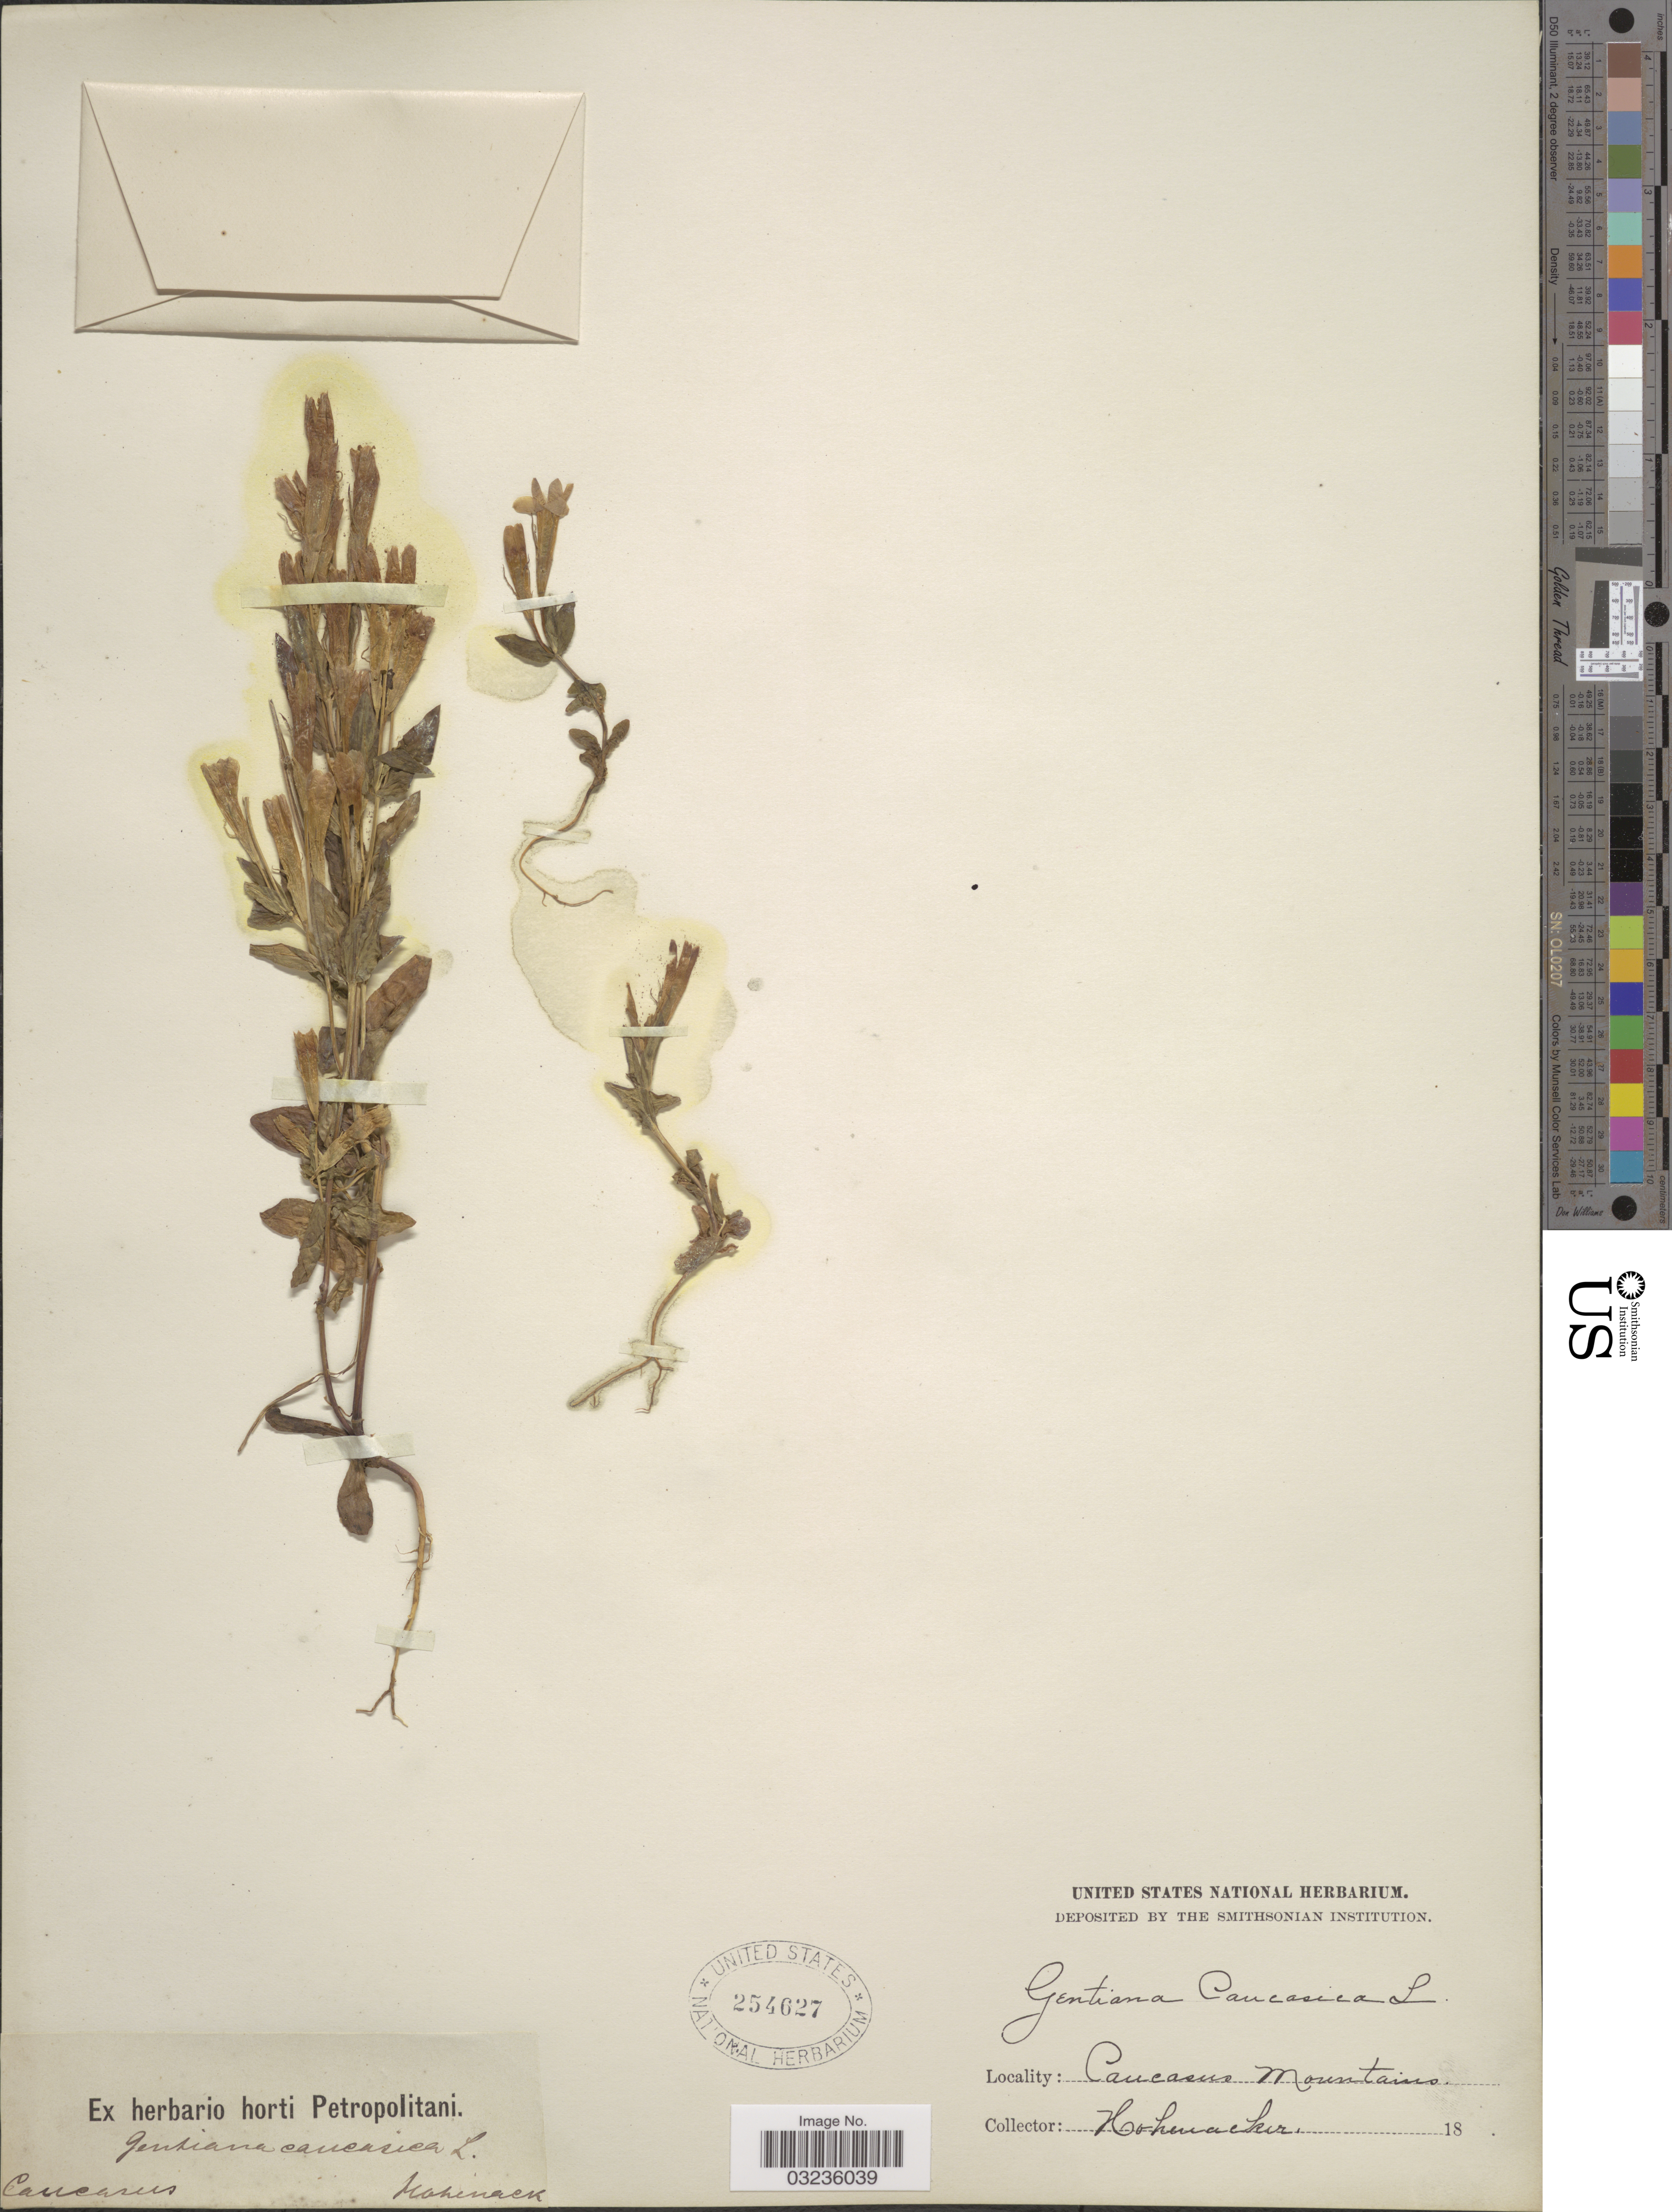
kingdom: Plantae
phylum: Tracheophyta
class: Magnoliopsida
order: Gentianales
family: Gentianaceae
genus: Gentiana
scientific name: Gentiana caucasica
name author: M. Bieb.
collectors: Hohenacker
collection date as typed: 18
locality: Caucasus Mountains. Caucasus.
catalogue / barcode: US 254627